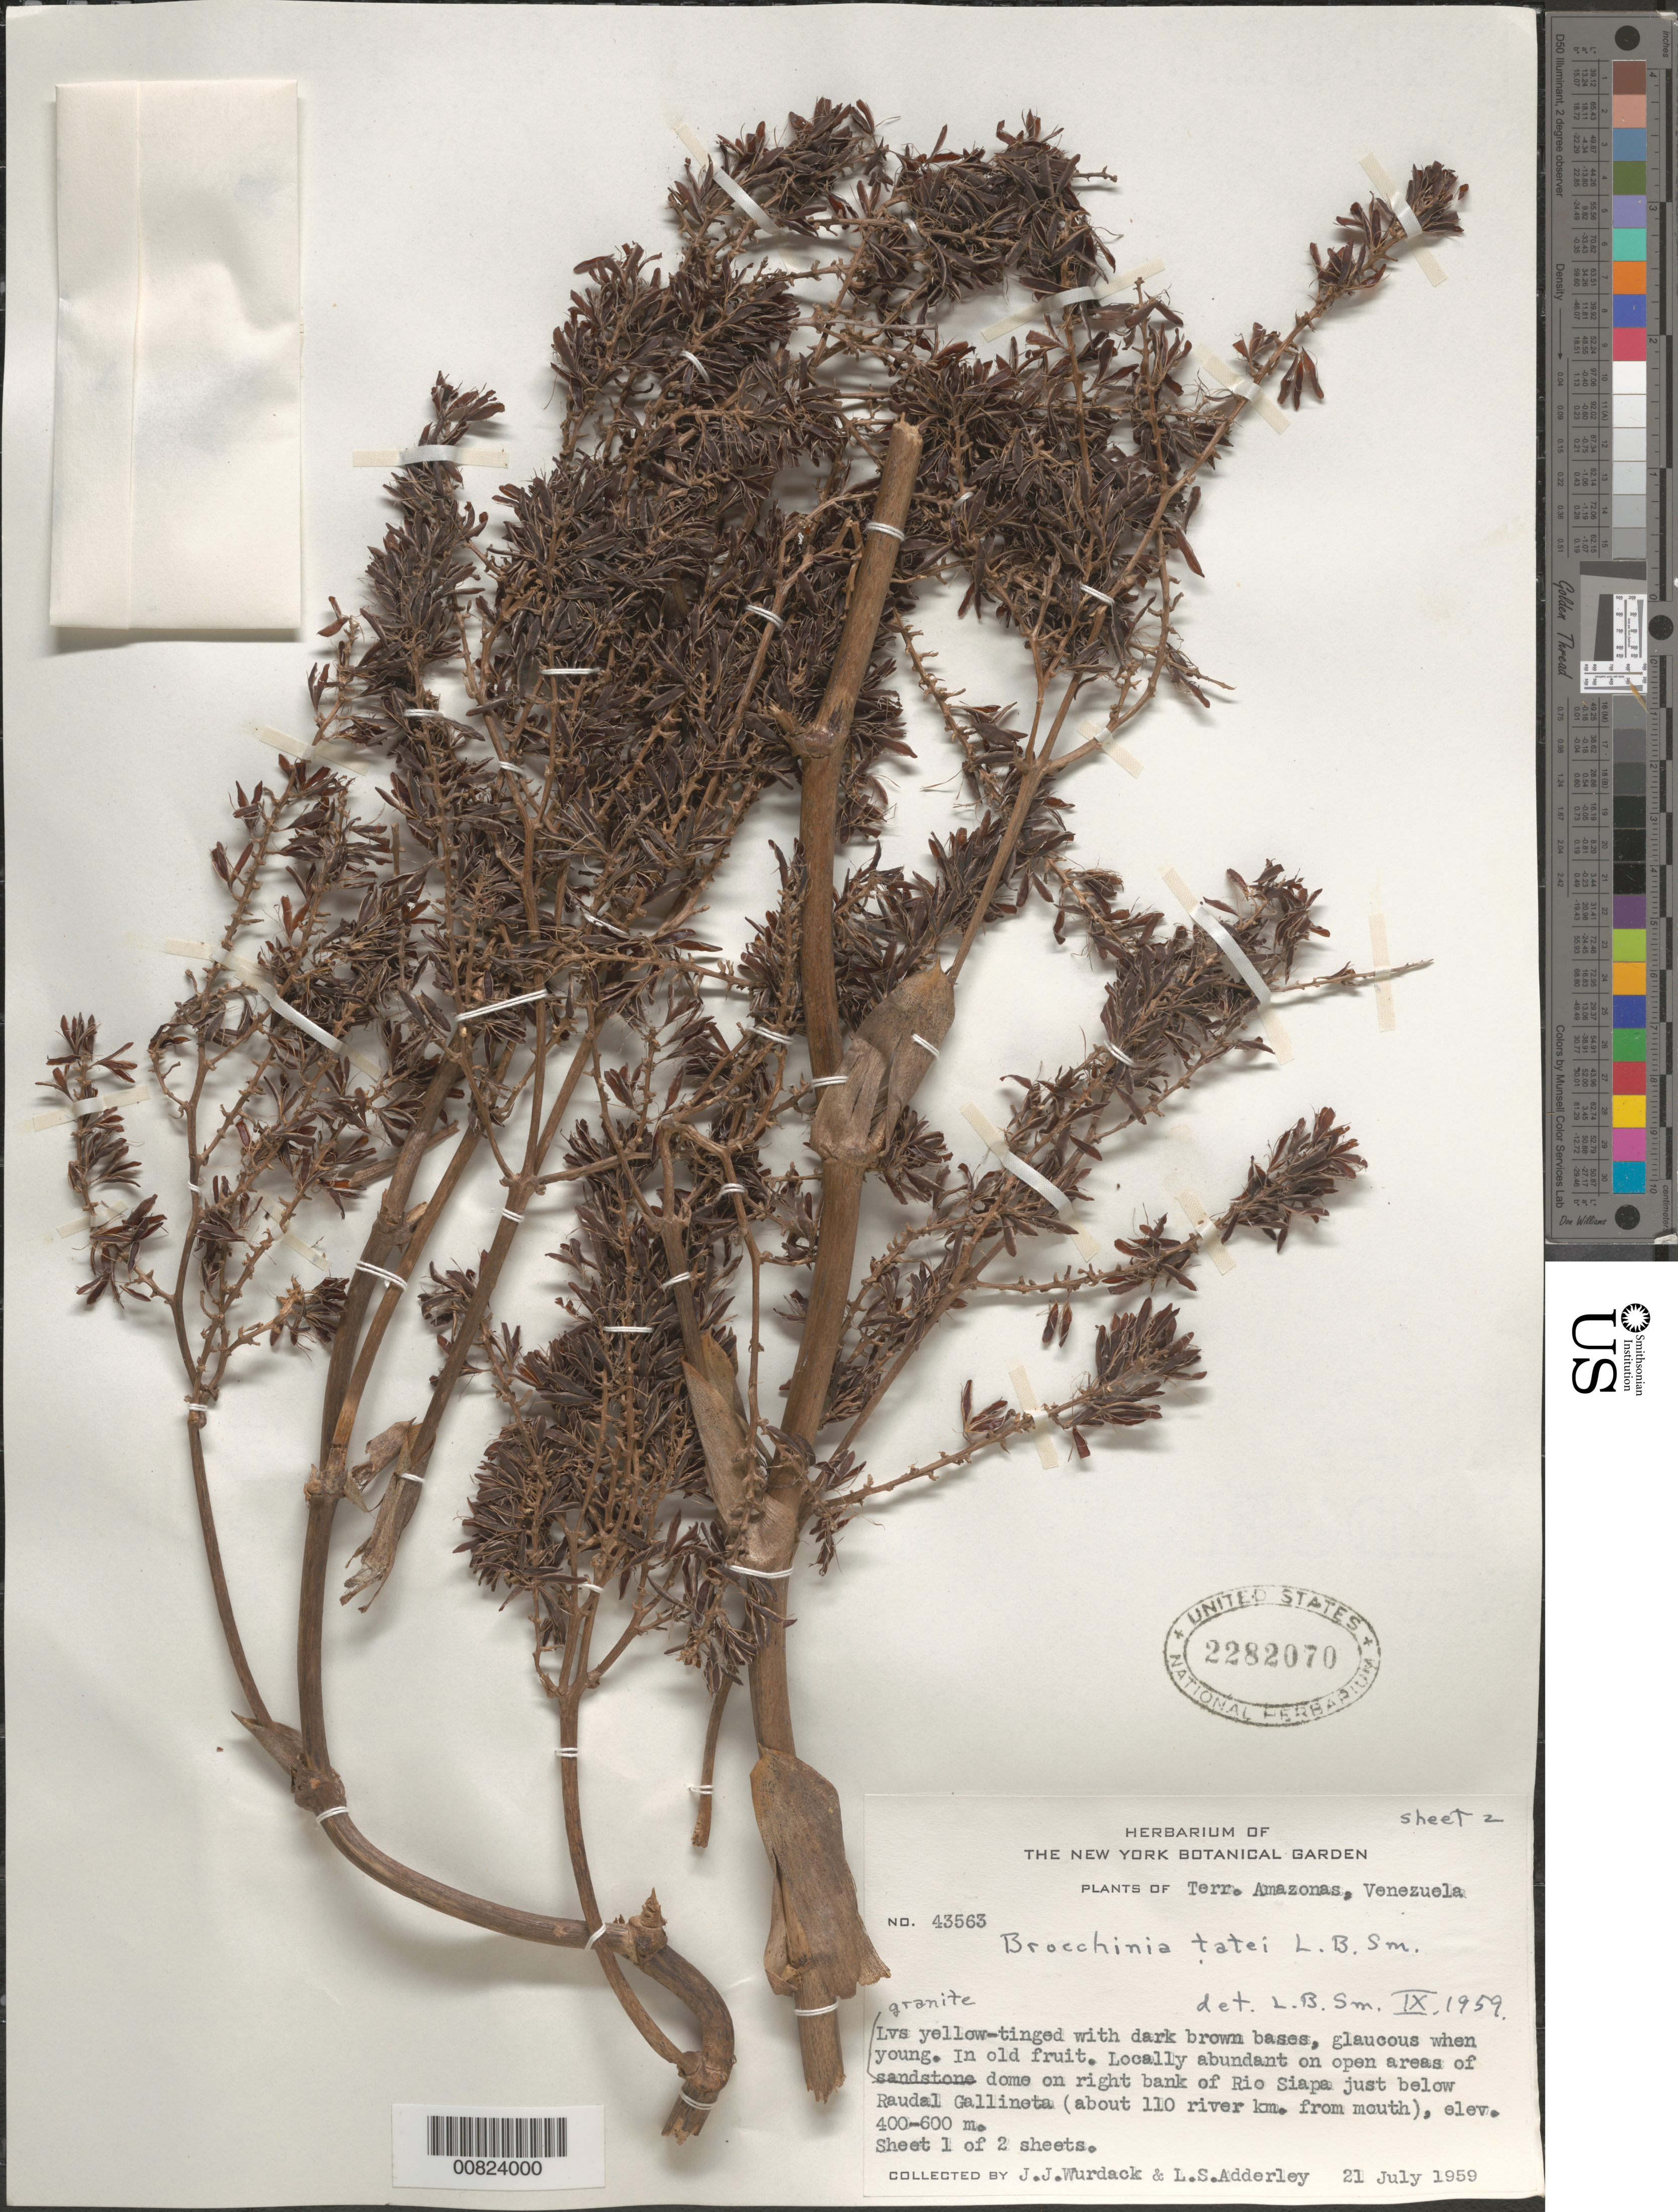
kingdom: Plantae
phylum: Tracheophyta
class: Liliopsida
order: Poales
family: Bromeliaceae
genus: Brocchinia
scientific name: Brocchinia tatei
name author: L.B. Sm.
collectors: J. J. Wurdack & L. S. Adderley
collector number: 43563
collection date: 1959-07-21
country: Venezuela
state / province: Amazonas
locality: On open areas of granite dome right bank of Rio Siapa just below Raudal Gallineta (about 110 river km. from mouth).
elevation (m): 400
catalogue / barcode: US 2282070